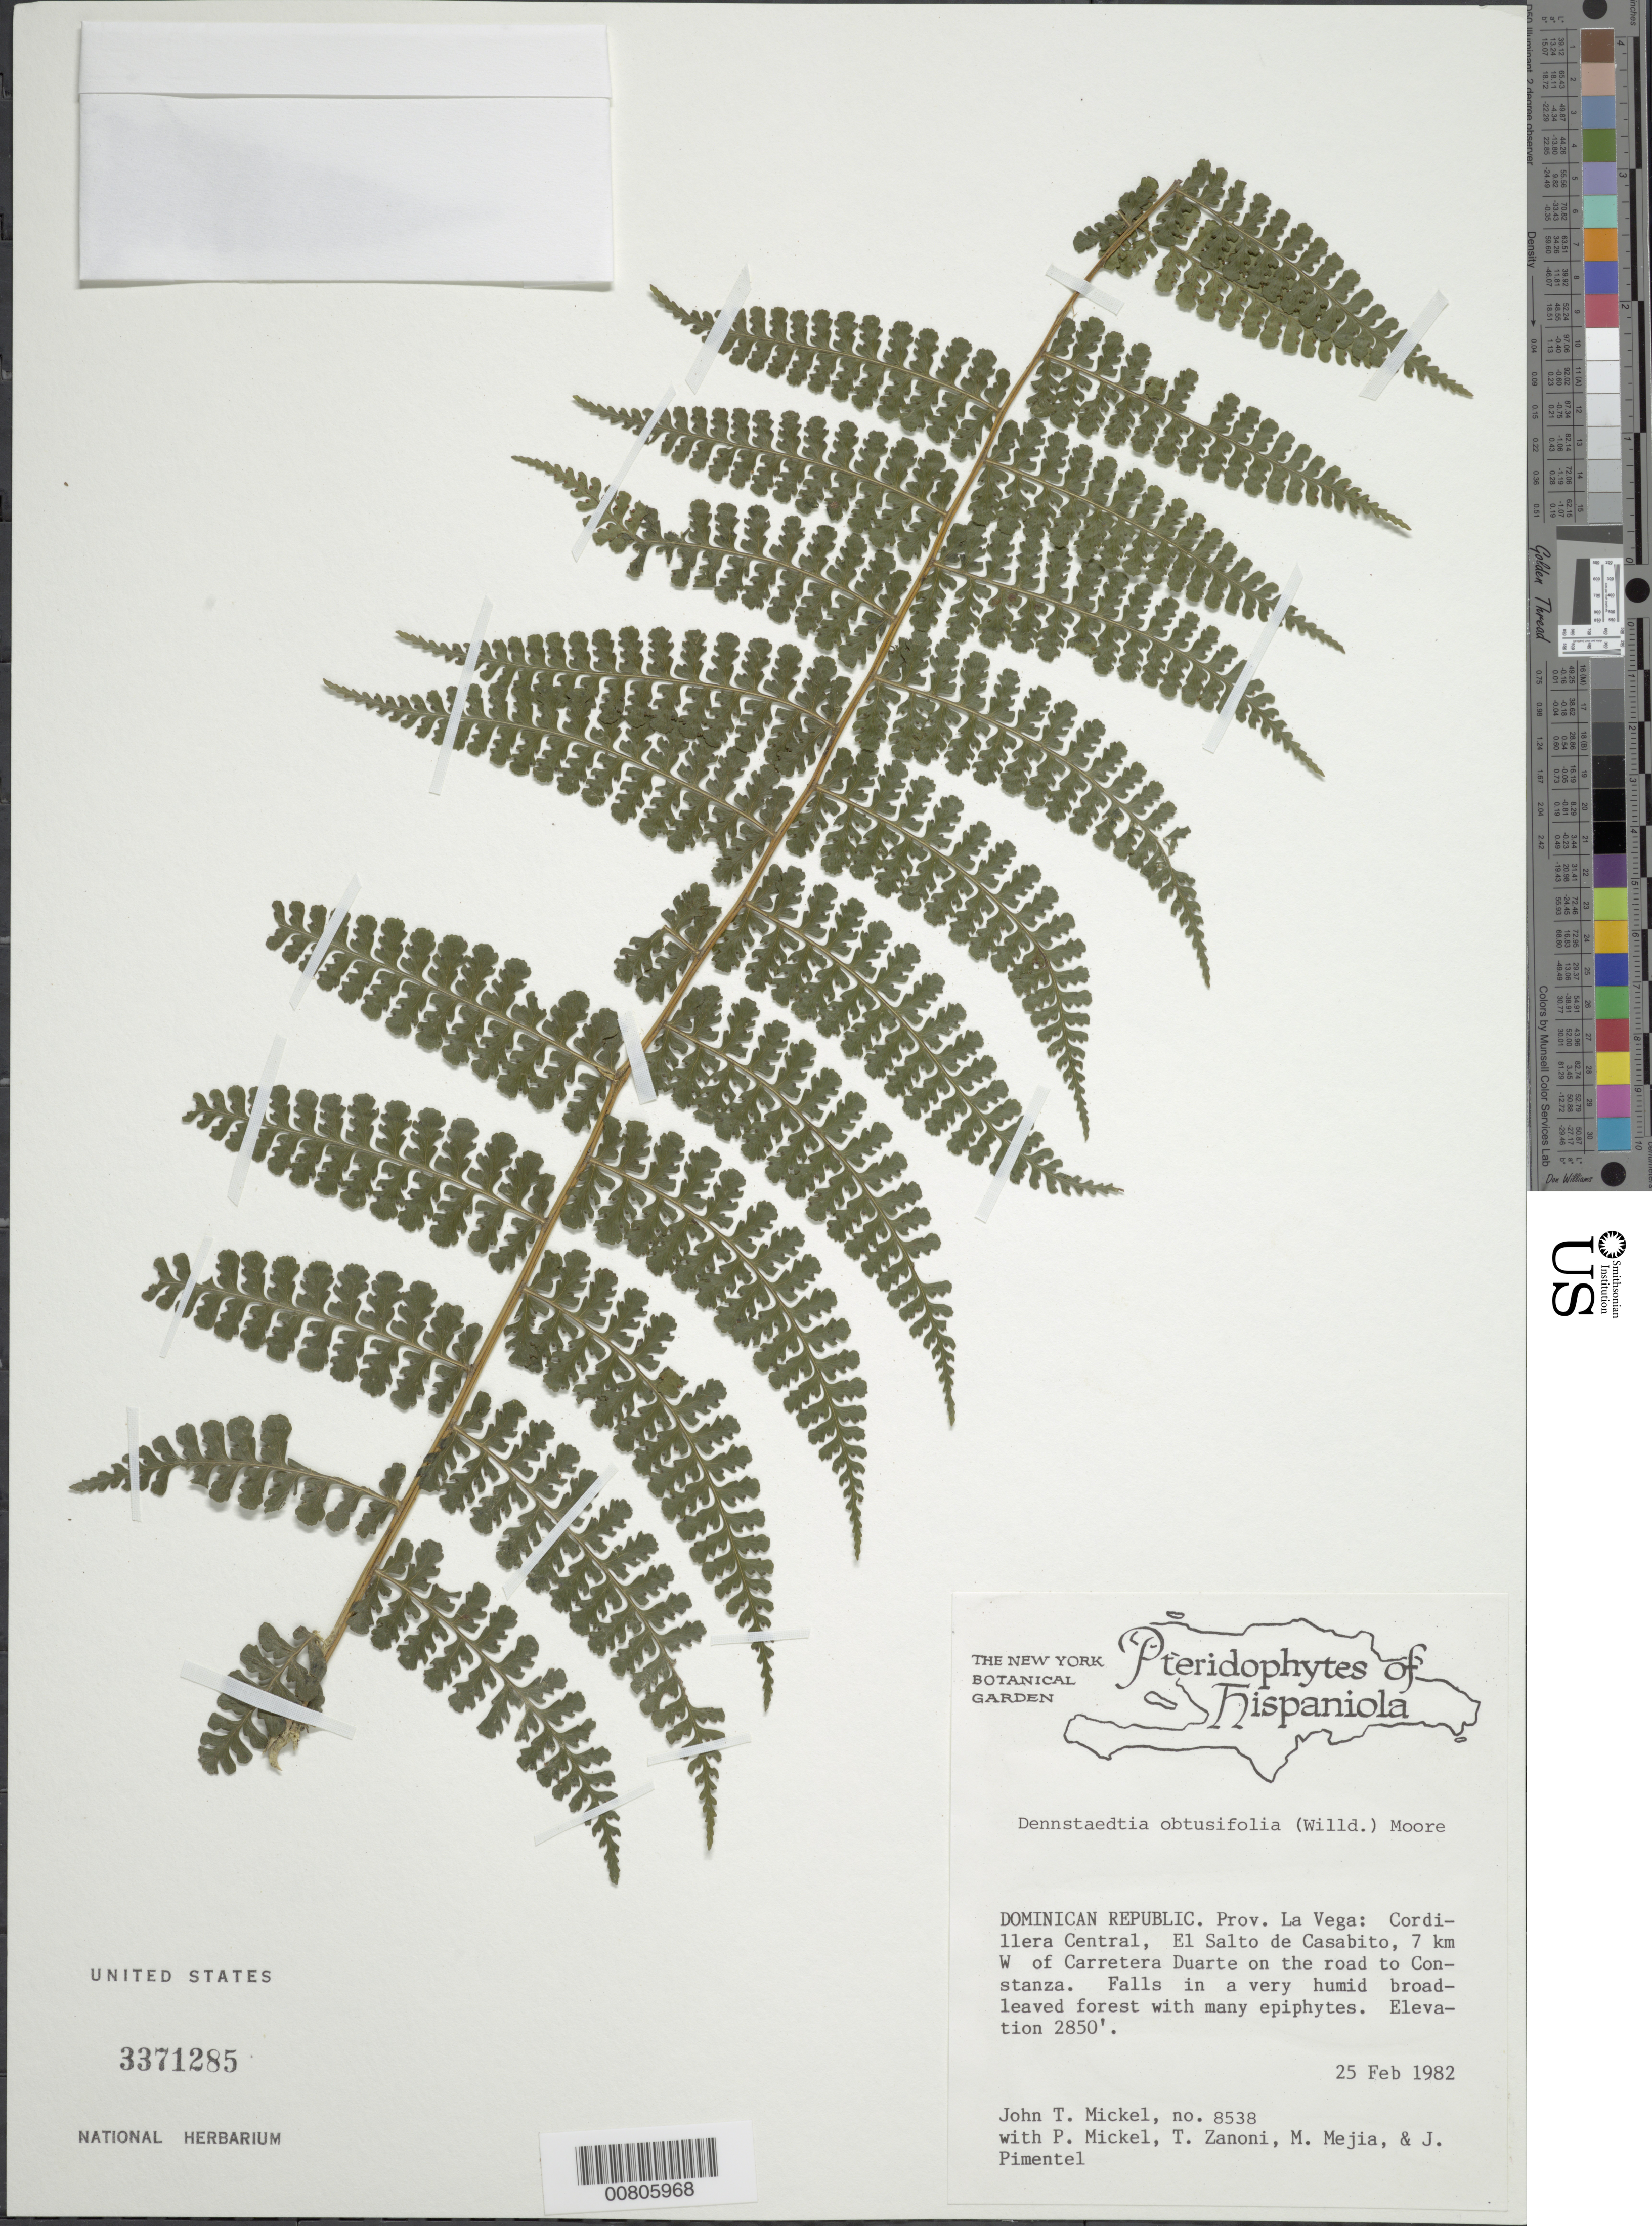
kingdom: Plantae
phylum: Tracheophyta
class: Polypodiopsida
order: Polypodiales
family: Dennstaedtiaceae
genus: Dennstaedtia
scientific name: Dennstaedtia dissecta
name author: (Sw.) T. Moore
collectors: J. T. Mickel, P. Mickel, T. A. Zanoni, M. Mejia & J. Pimentel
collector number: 8538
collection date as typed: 25 Feb 1982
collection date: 1982-02-25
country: Dominican Republic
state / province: La Vega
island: Hispaniola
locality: Cordillera Central, El Salto de Casabito, 7 km W of Carretera Duarte on road to Constanza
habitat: Falls in a very humid broad-leaved forest with many epiphytes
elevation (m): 869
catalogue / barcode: US 3371285